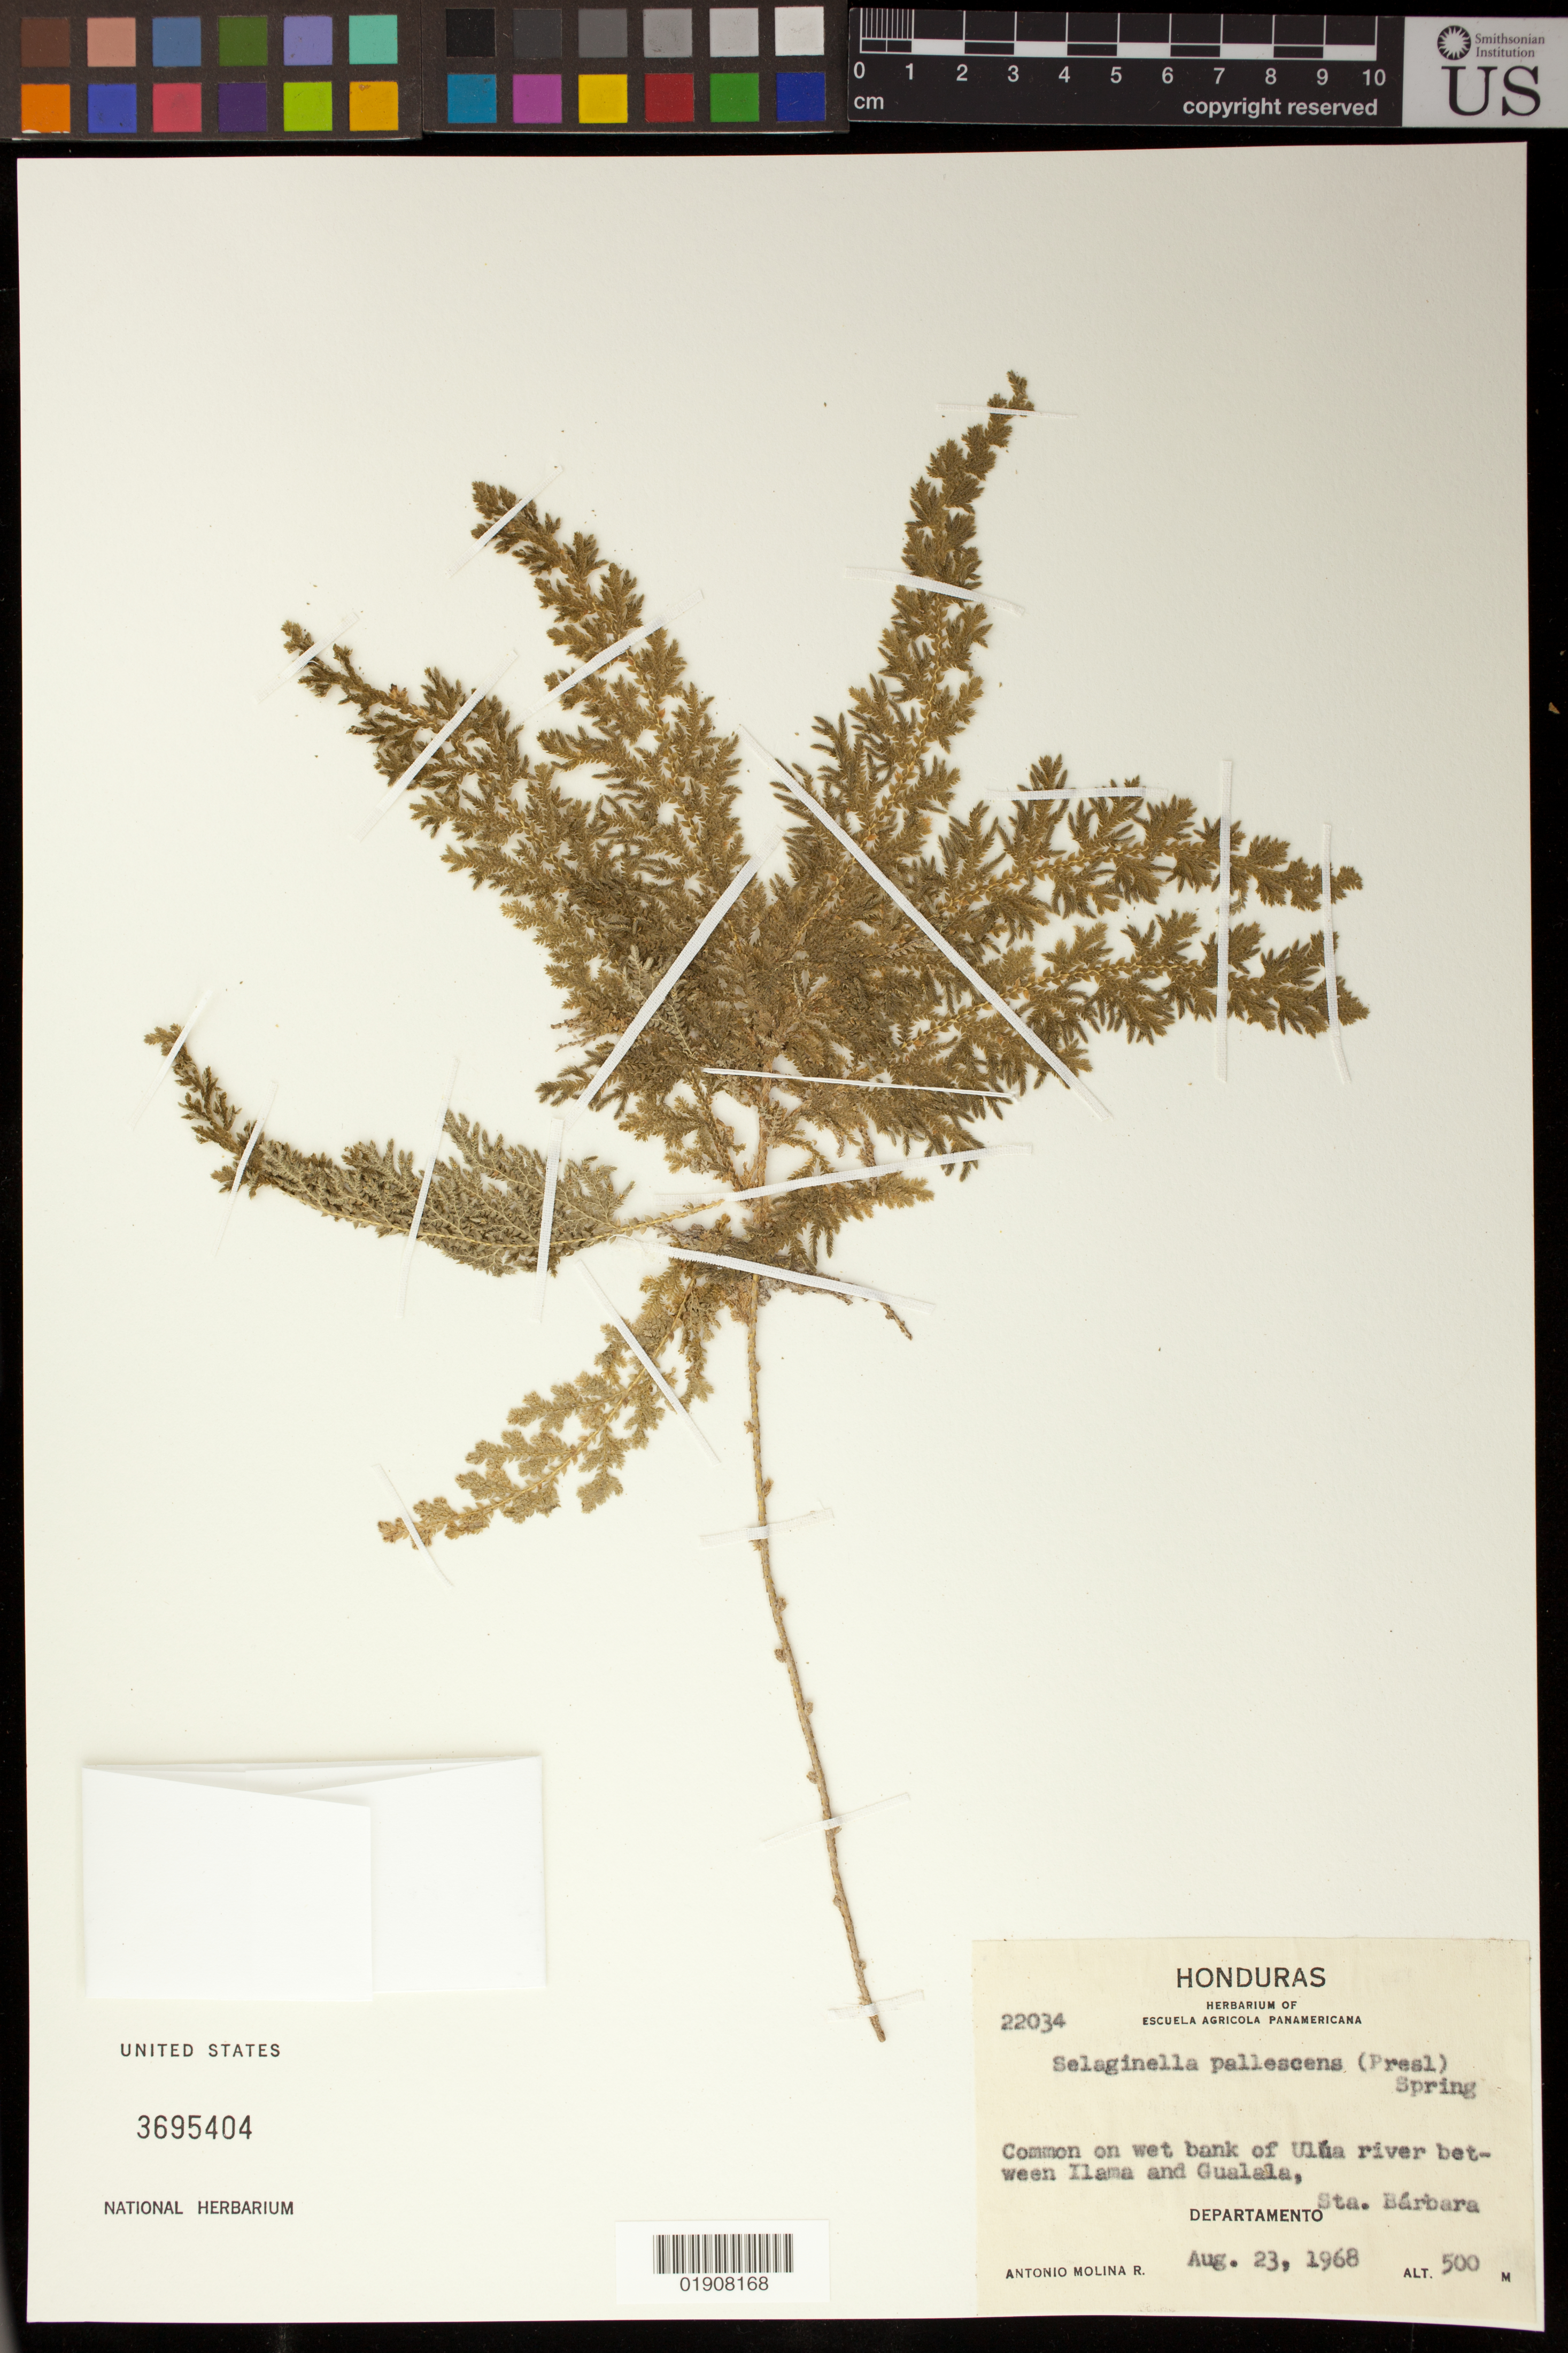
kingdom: Plantae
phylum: Tracheophyta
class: Lycopodiopsida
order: Selaginellales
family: Selaginellaceae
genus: Selaginella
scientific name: Selaginella pallescens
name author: (C. Presl) Spring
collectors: A. Molina R.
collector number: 22034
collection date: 1968-08-23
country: Honduras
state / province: Santa Bárbara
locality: Bank of Ulua river between Ilama and Gualala, Departamento Sta. Barbara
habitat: Wet river bank.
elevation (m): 500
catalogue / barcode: US 3695404